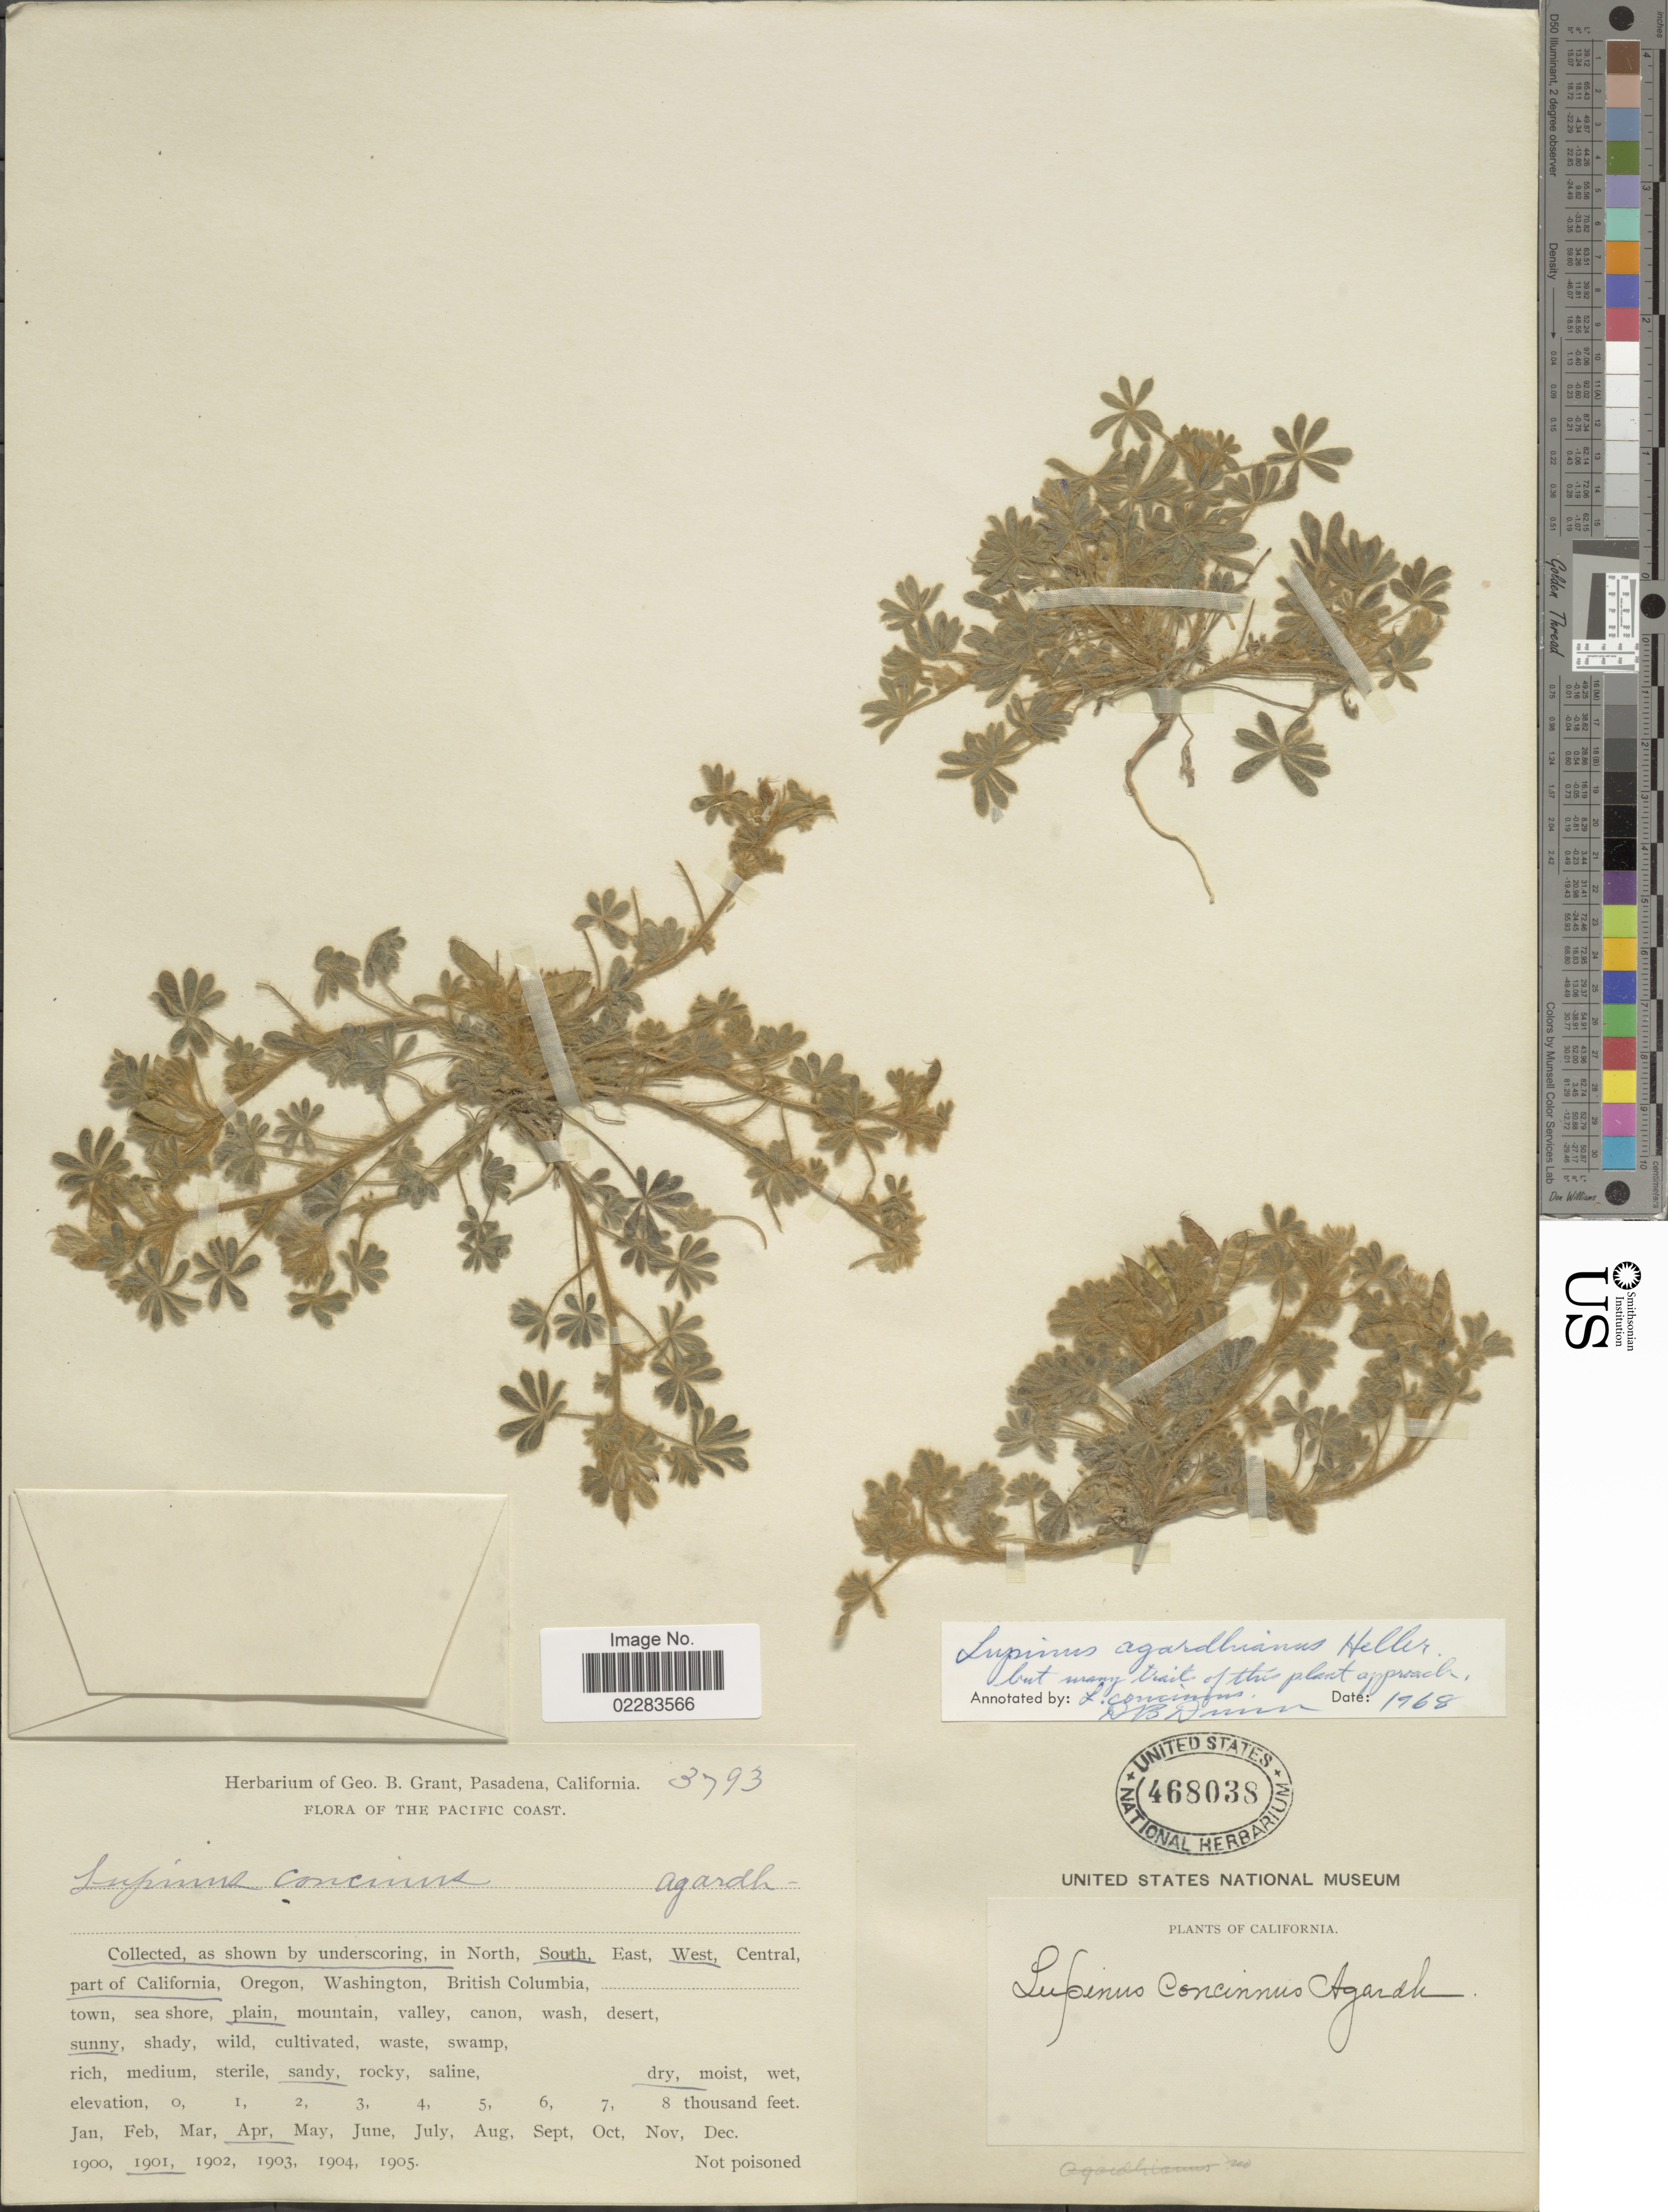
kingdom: Plantae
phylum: Tracheophyta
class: Magnoliopsida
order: Fabales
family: Fabaceae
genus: Lupinus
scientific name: Lupinus agardhianus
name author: A. Heller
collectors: ex herb. Geo. B. Grant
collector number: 3793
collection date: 1901-05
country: United States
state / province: California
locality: South, West California.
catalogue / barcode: US 468038